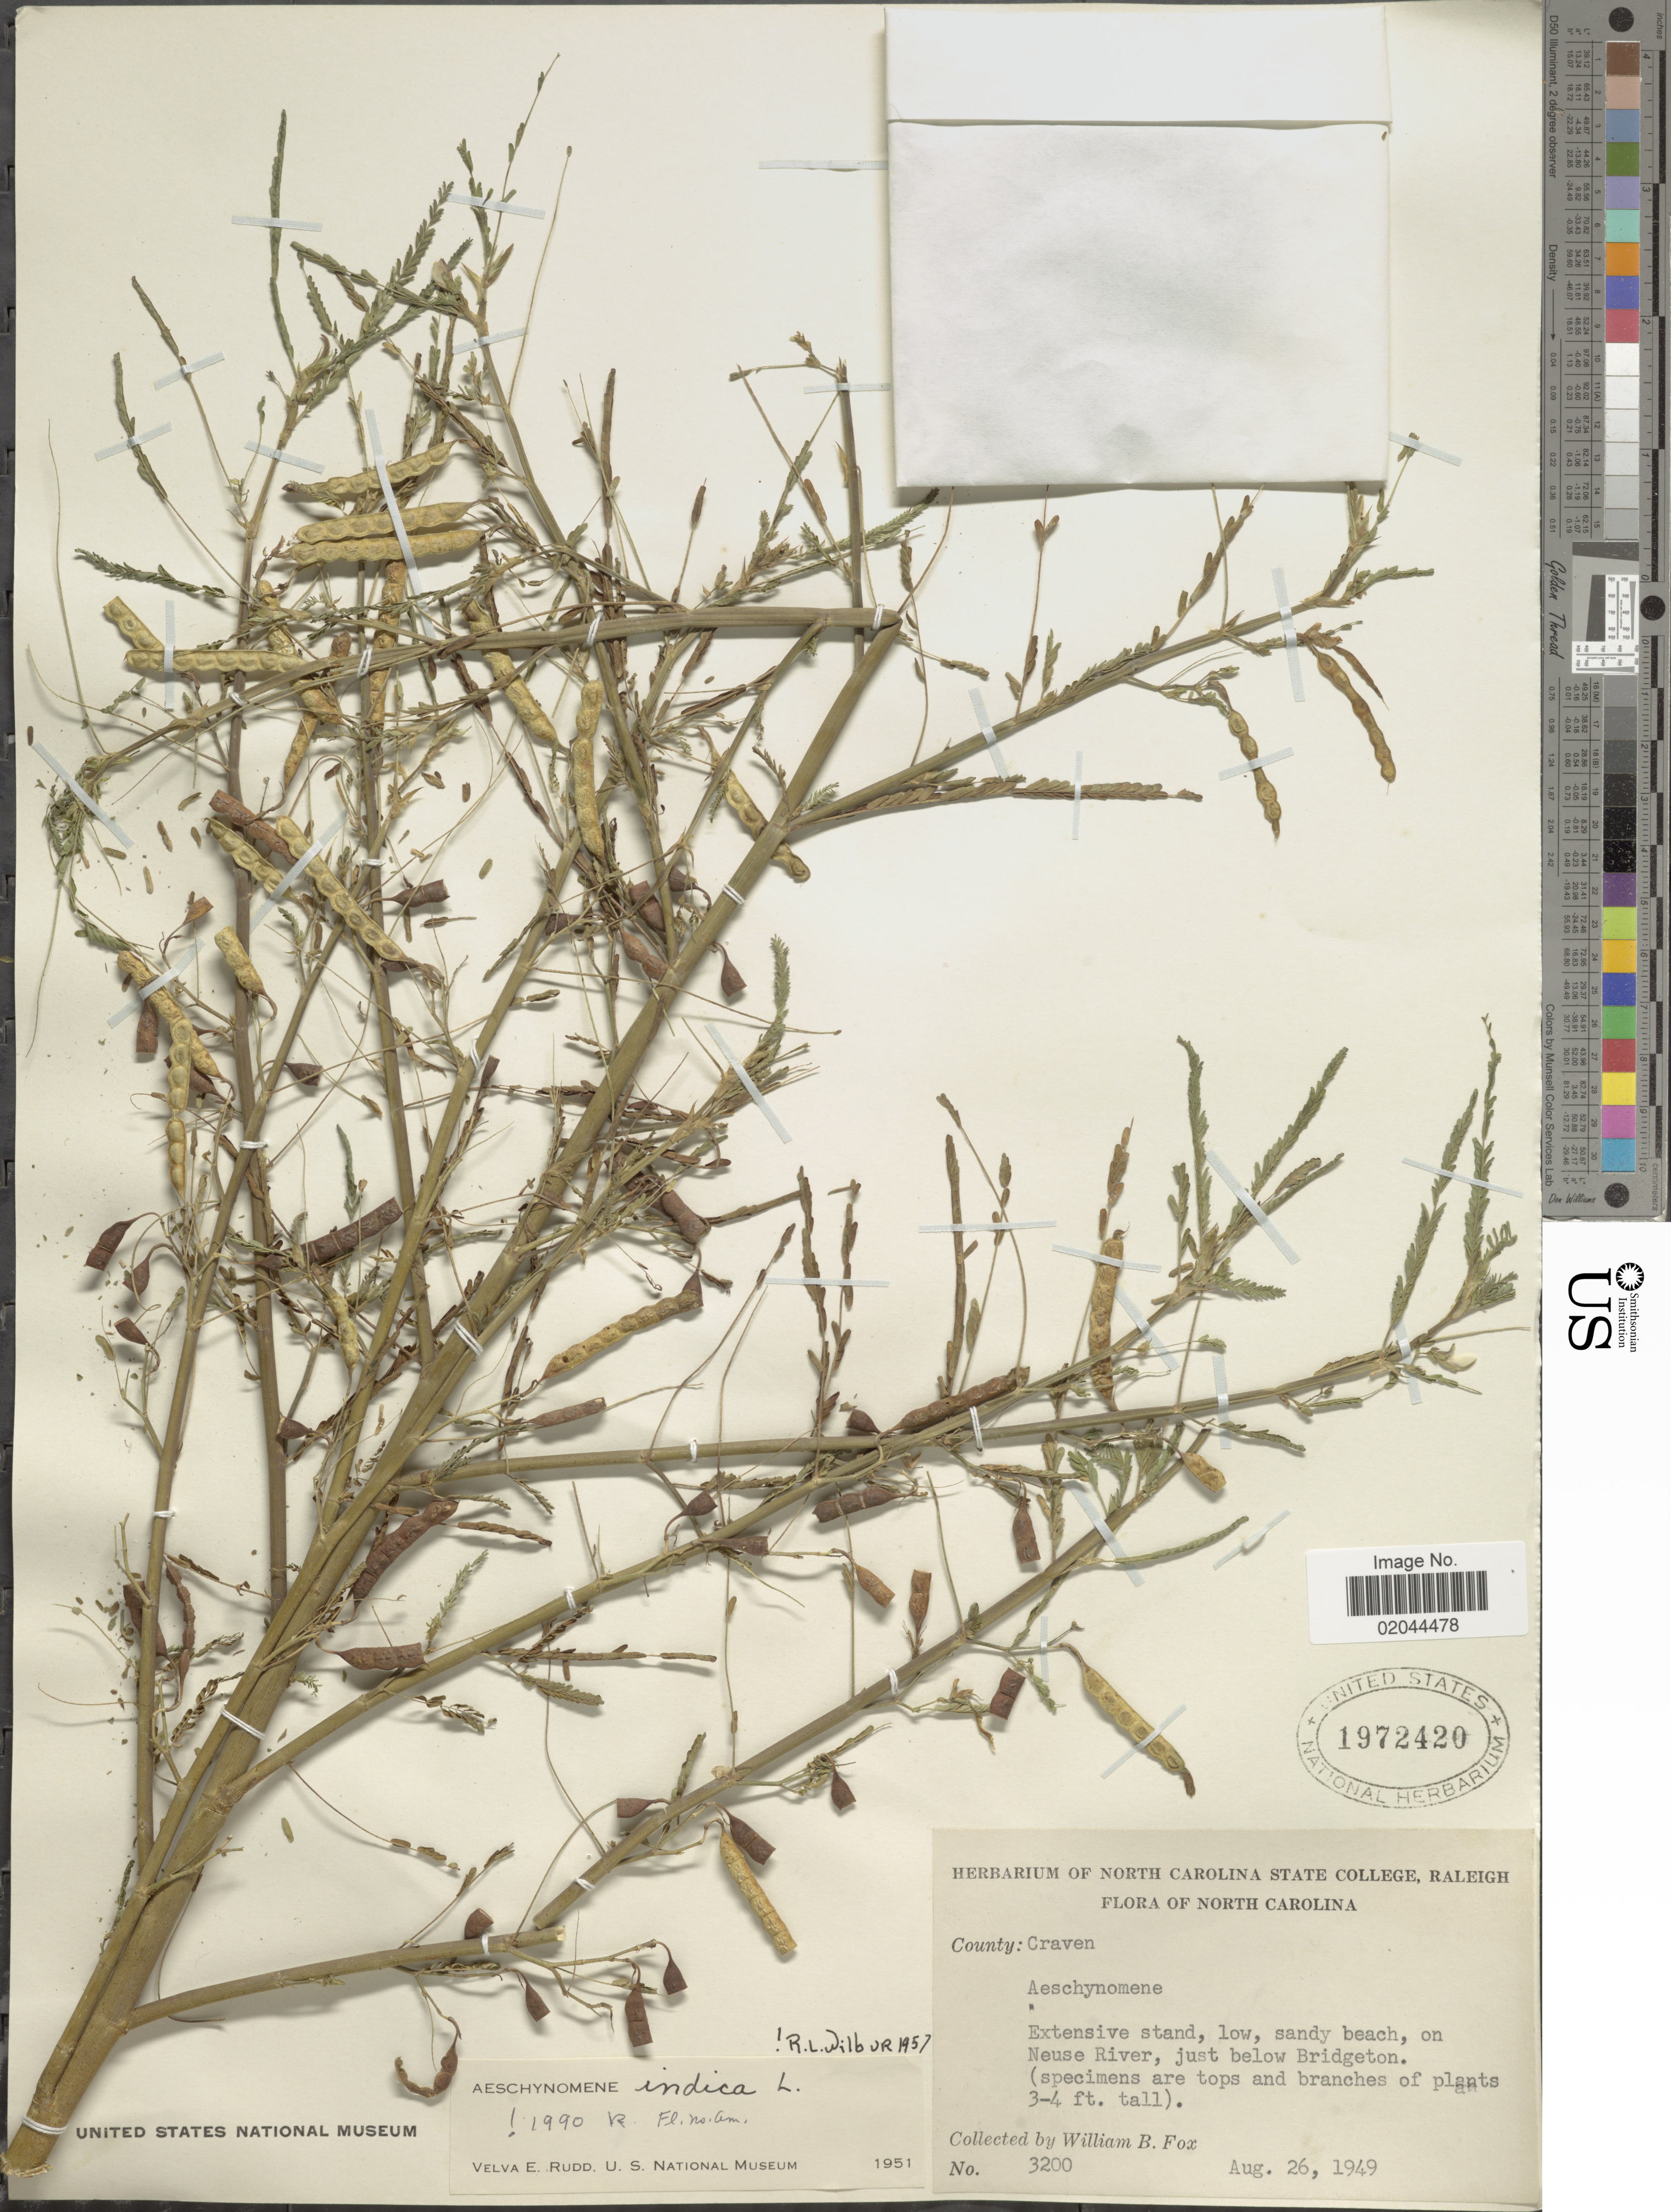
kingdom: Plantae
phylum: Tracheophyta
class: Magnoliopsida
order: Fabales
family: Fabaceae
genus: Aeschynomene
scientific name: Aeschynomene indica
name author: L.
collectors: W. B. Fox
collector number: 3200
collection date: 1949-08-26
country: United States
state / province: North Carolina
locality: Extensive stand, low, sandy beach, on Neause River, just below Bridgeton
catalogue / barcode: US 1972420